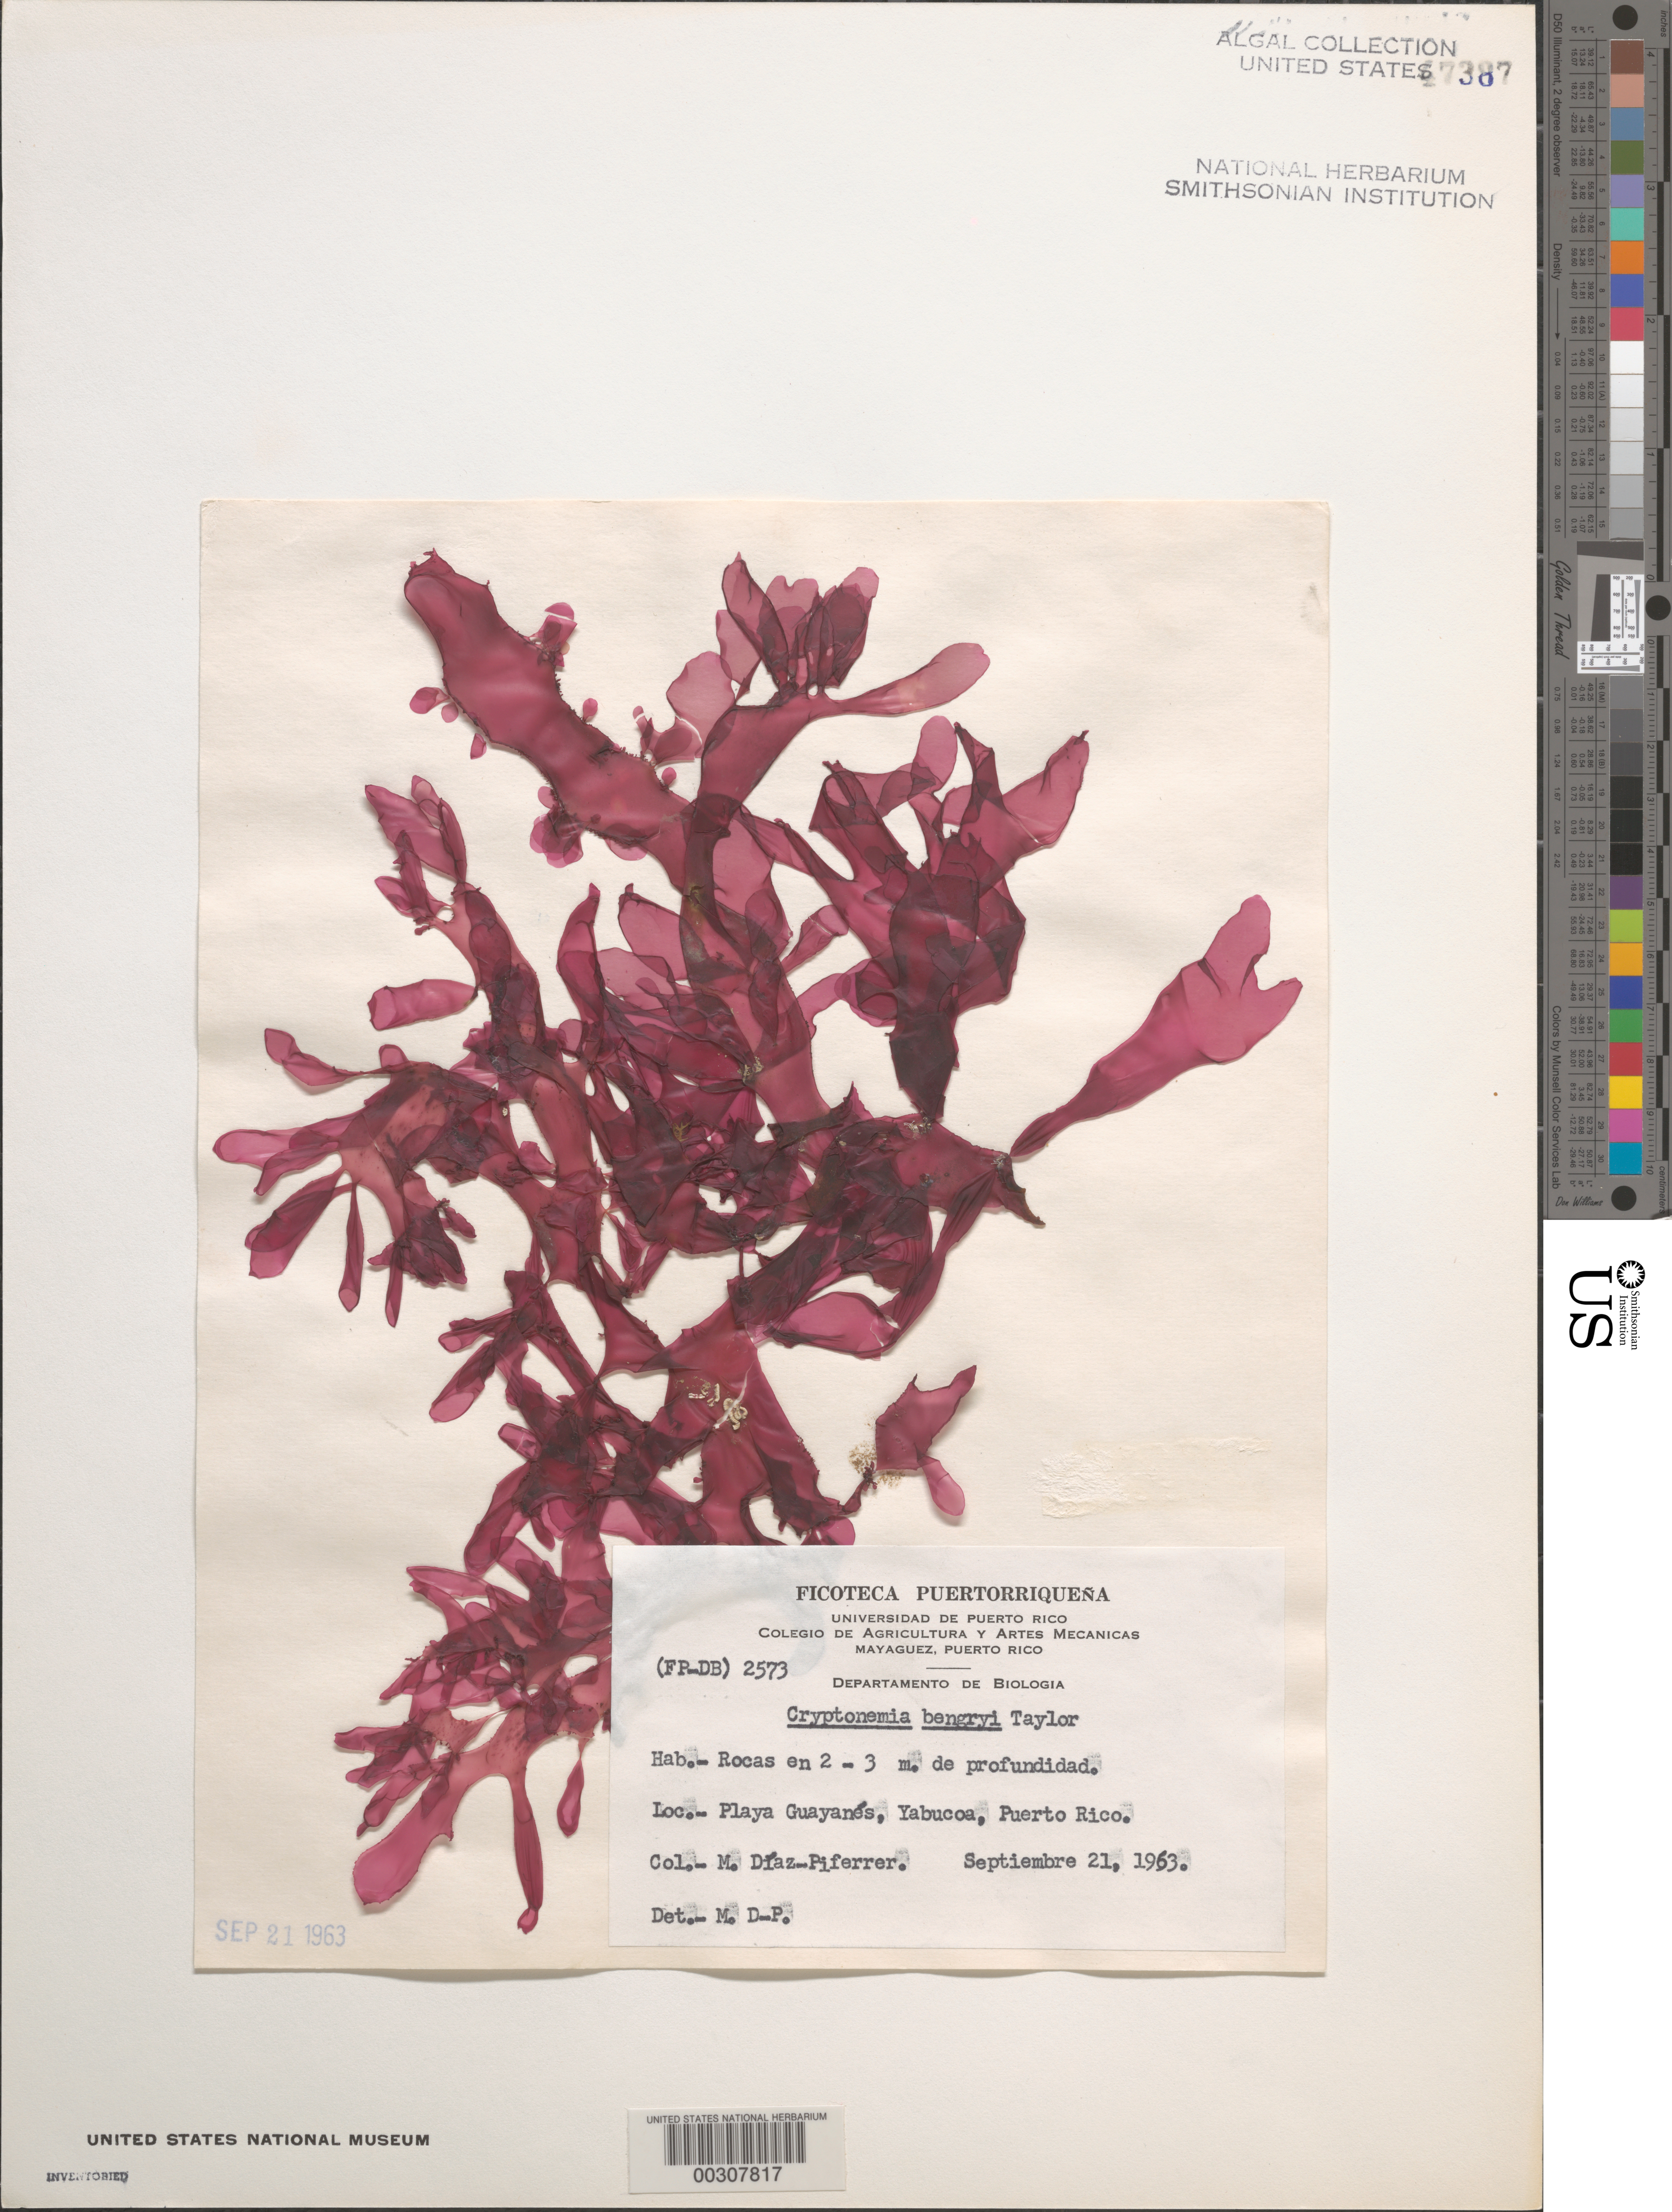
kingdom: Plantae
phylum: Rhodophyta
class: Florideophyceae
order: Halymeniales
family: Halymeniaceae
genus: Cryptonemia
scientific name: Cryptonemia bengryi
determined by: Diaz-Piferrer, M.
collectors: M. Diaz-Piferrer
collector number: (fp-db) 2573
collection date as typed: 21 Sep 1963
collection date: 1963-09-21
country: Puerto Rico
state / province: Yabucoa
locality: Playa Guayanes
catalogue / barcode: US 47387